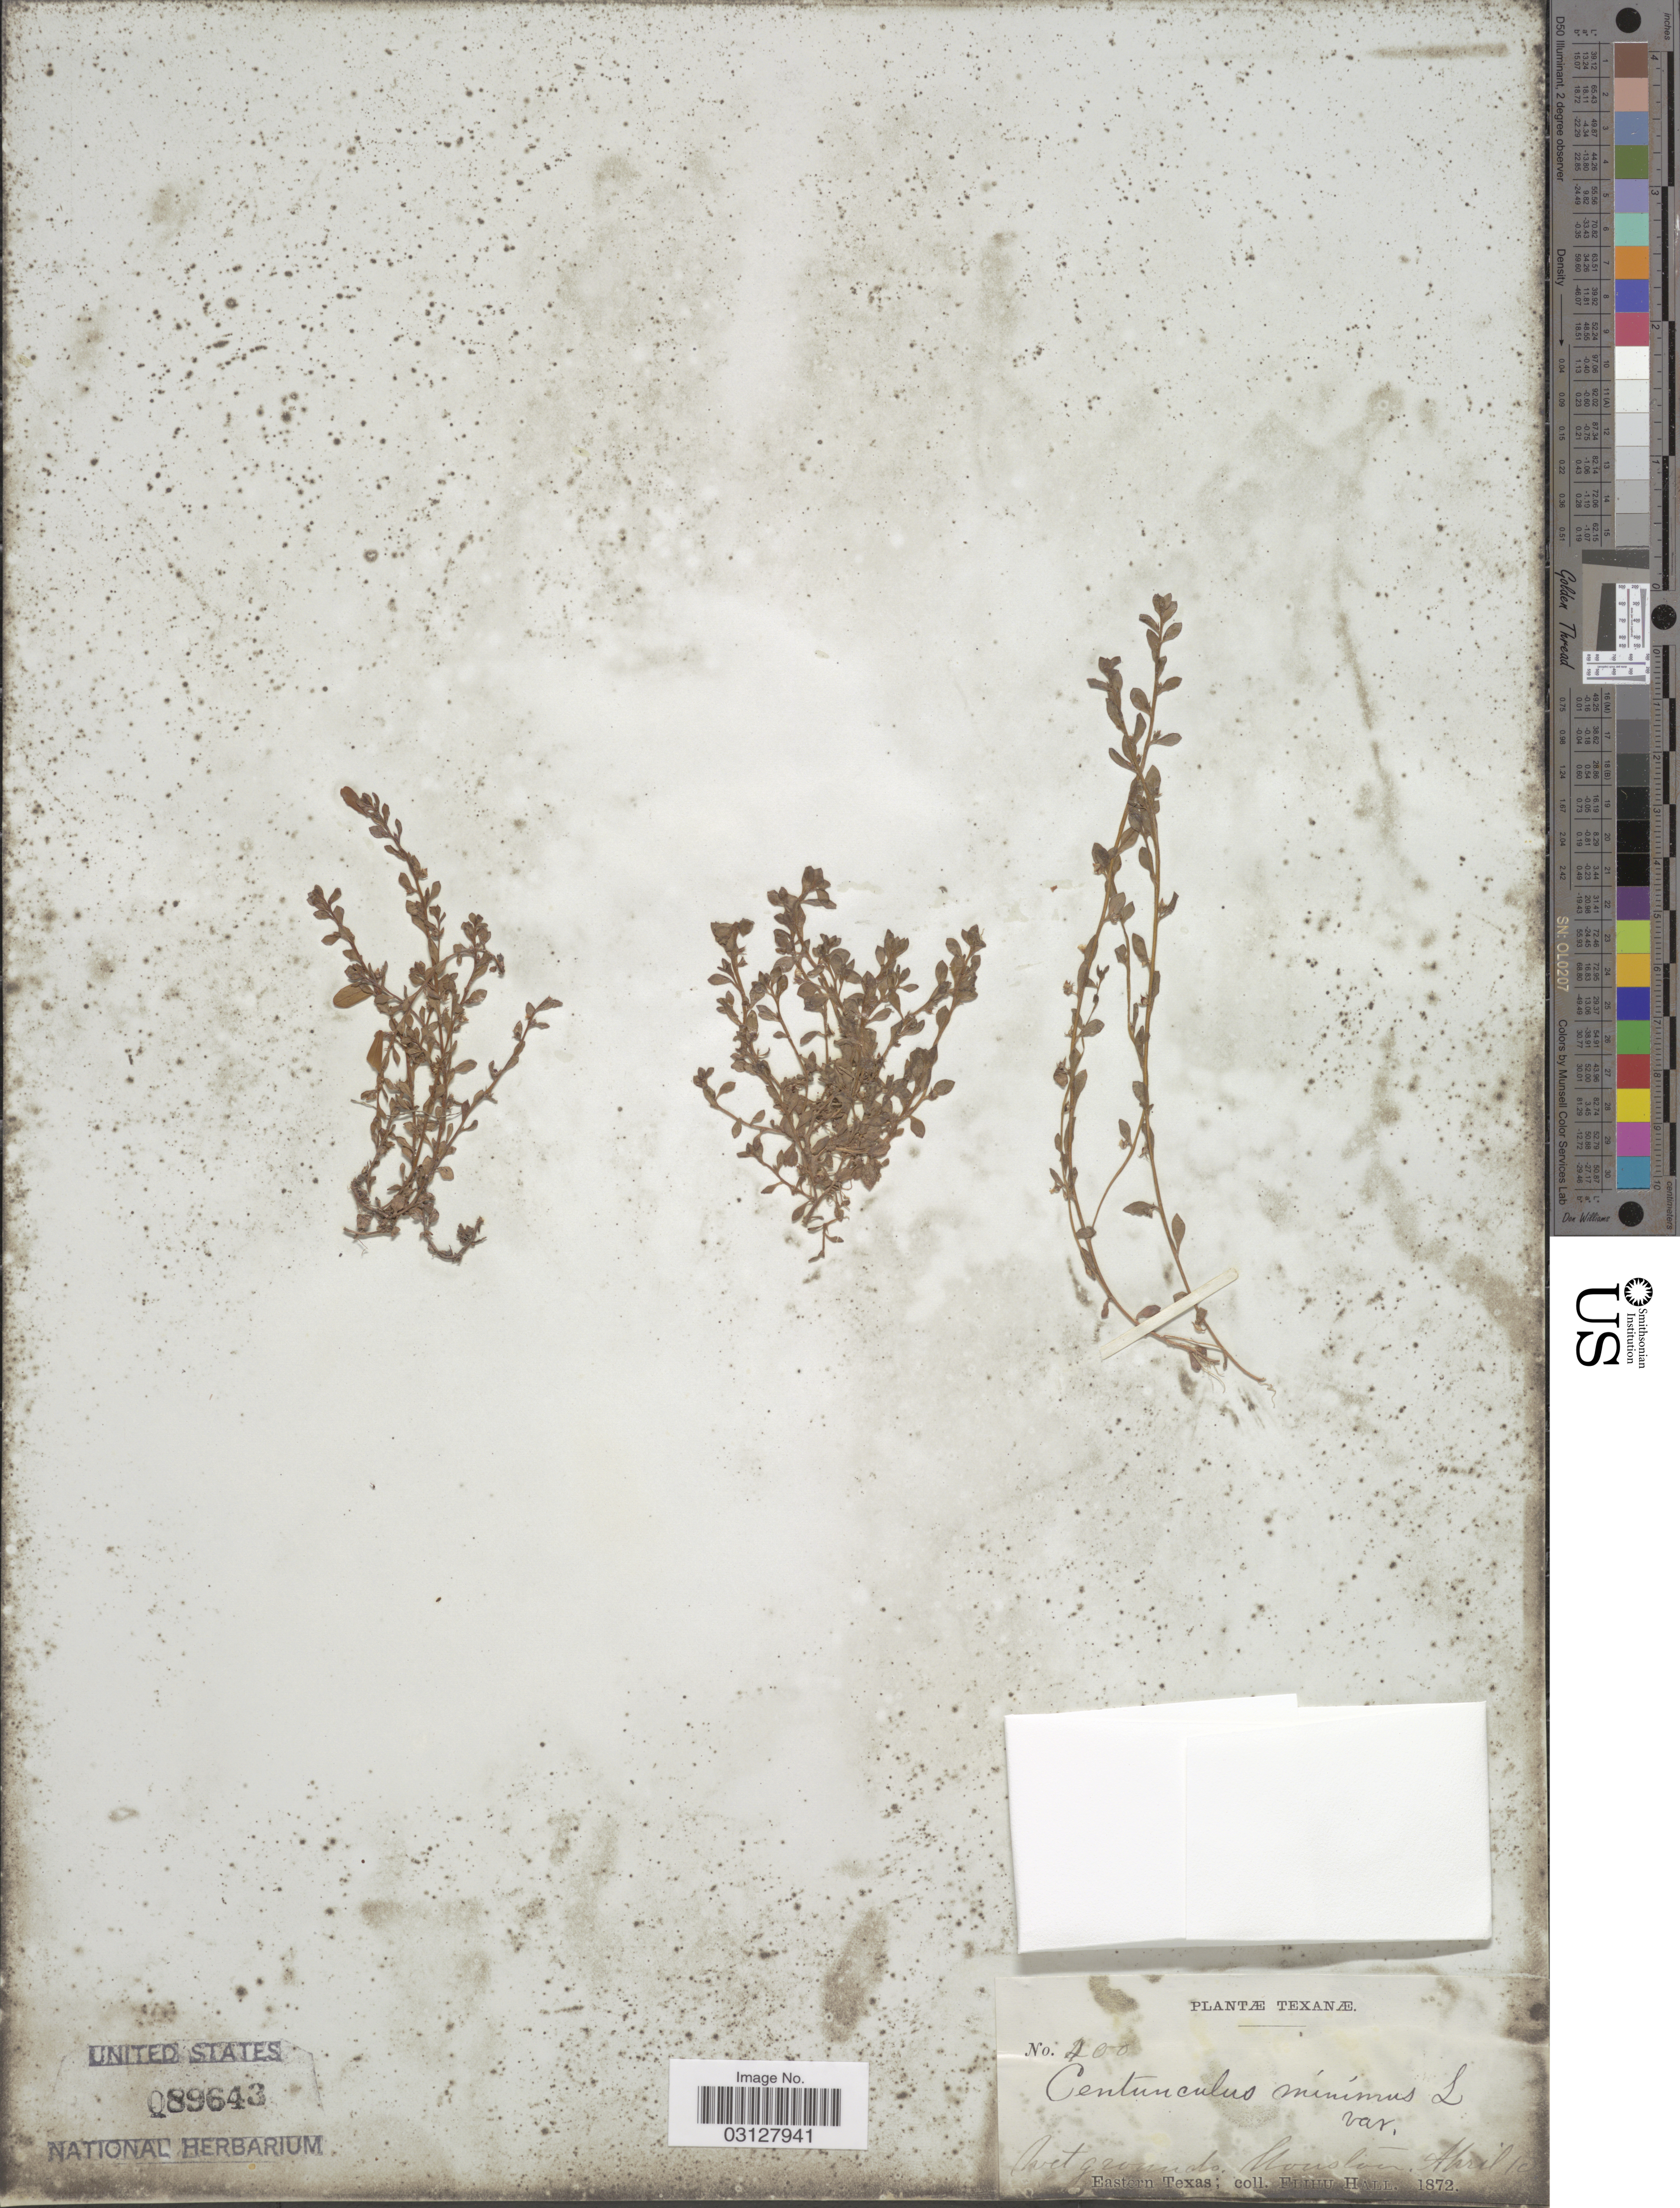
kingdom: Plantae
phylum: Tracheophyta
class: Magnoliopsida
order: Ericales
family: Primulaceae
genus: Centunculus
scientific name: Centunculus minimus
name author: L.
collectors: E. Hall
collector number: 400*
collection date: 1872-04-10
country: United States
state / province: Texas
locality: Houston, Eastern Texas.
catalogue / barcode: US 89643